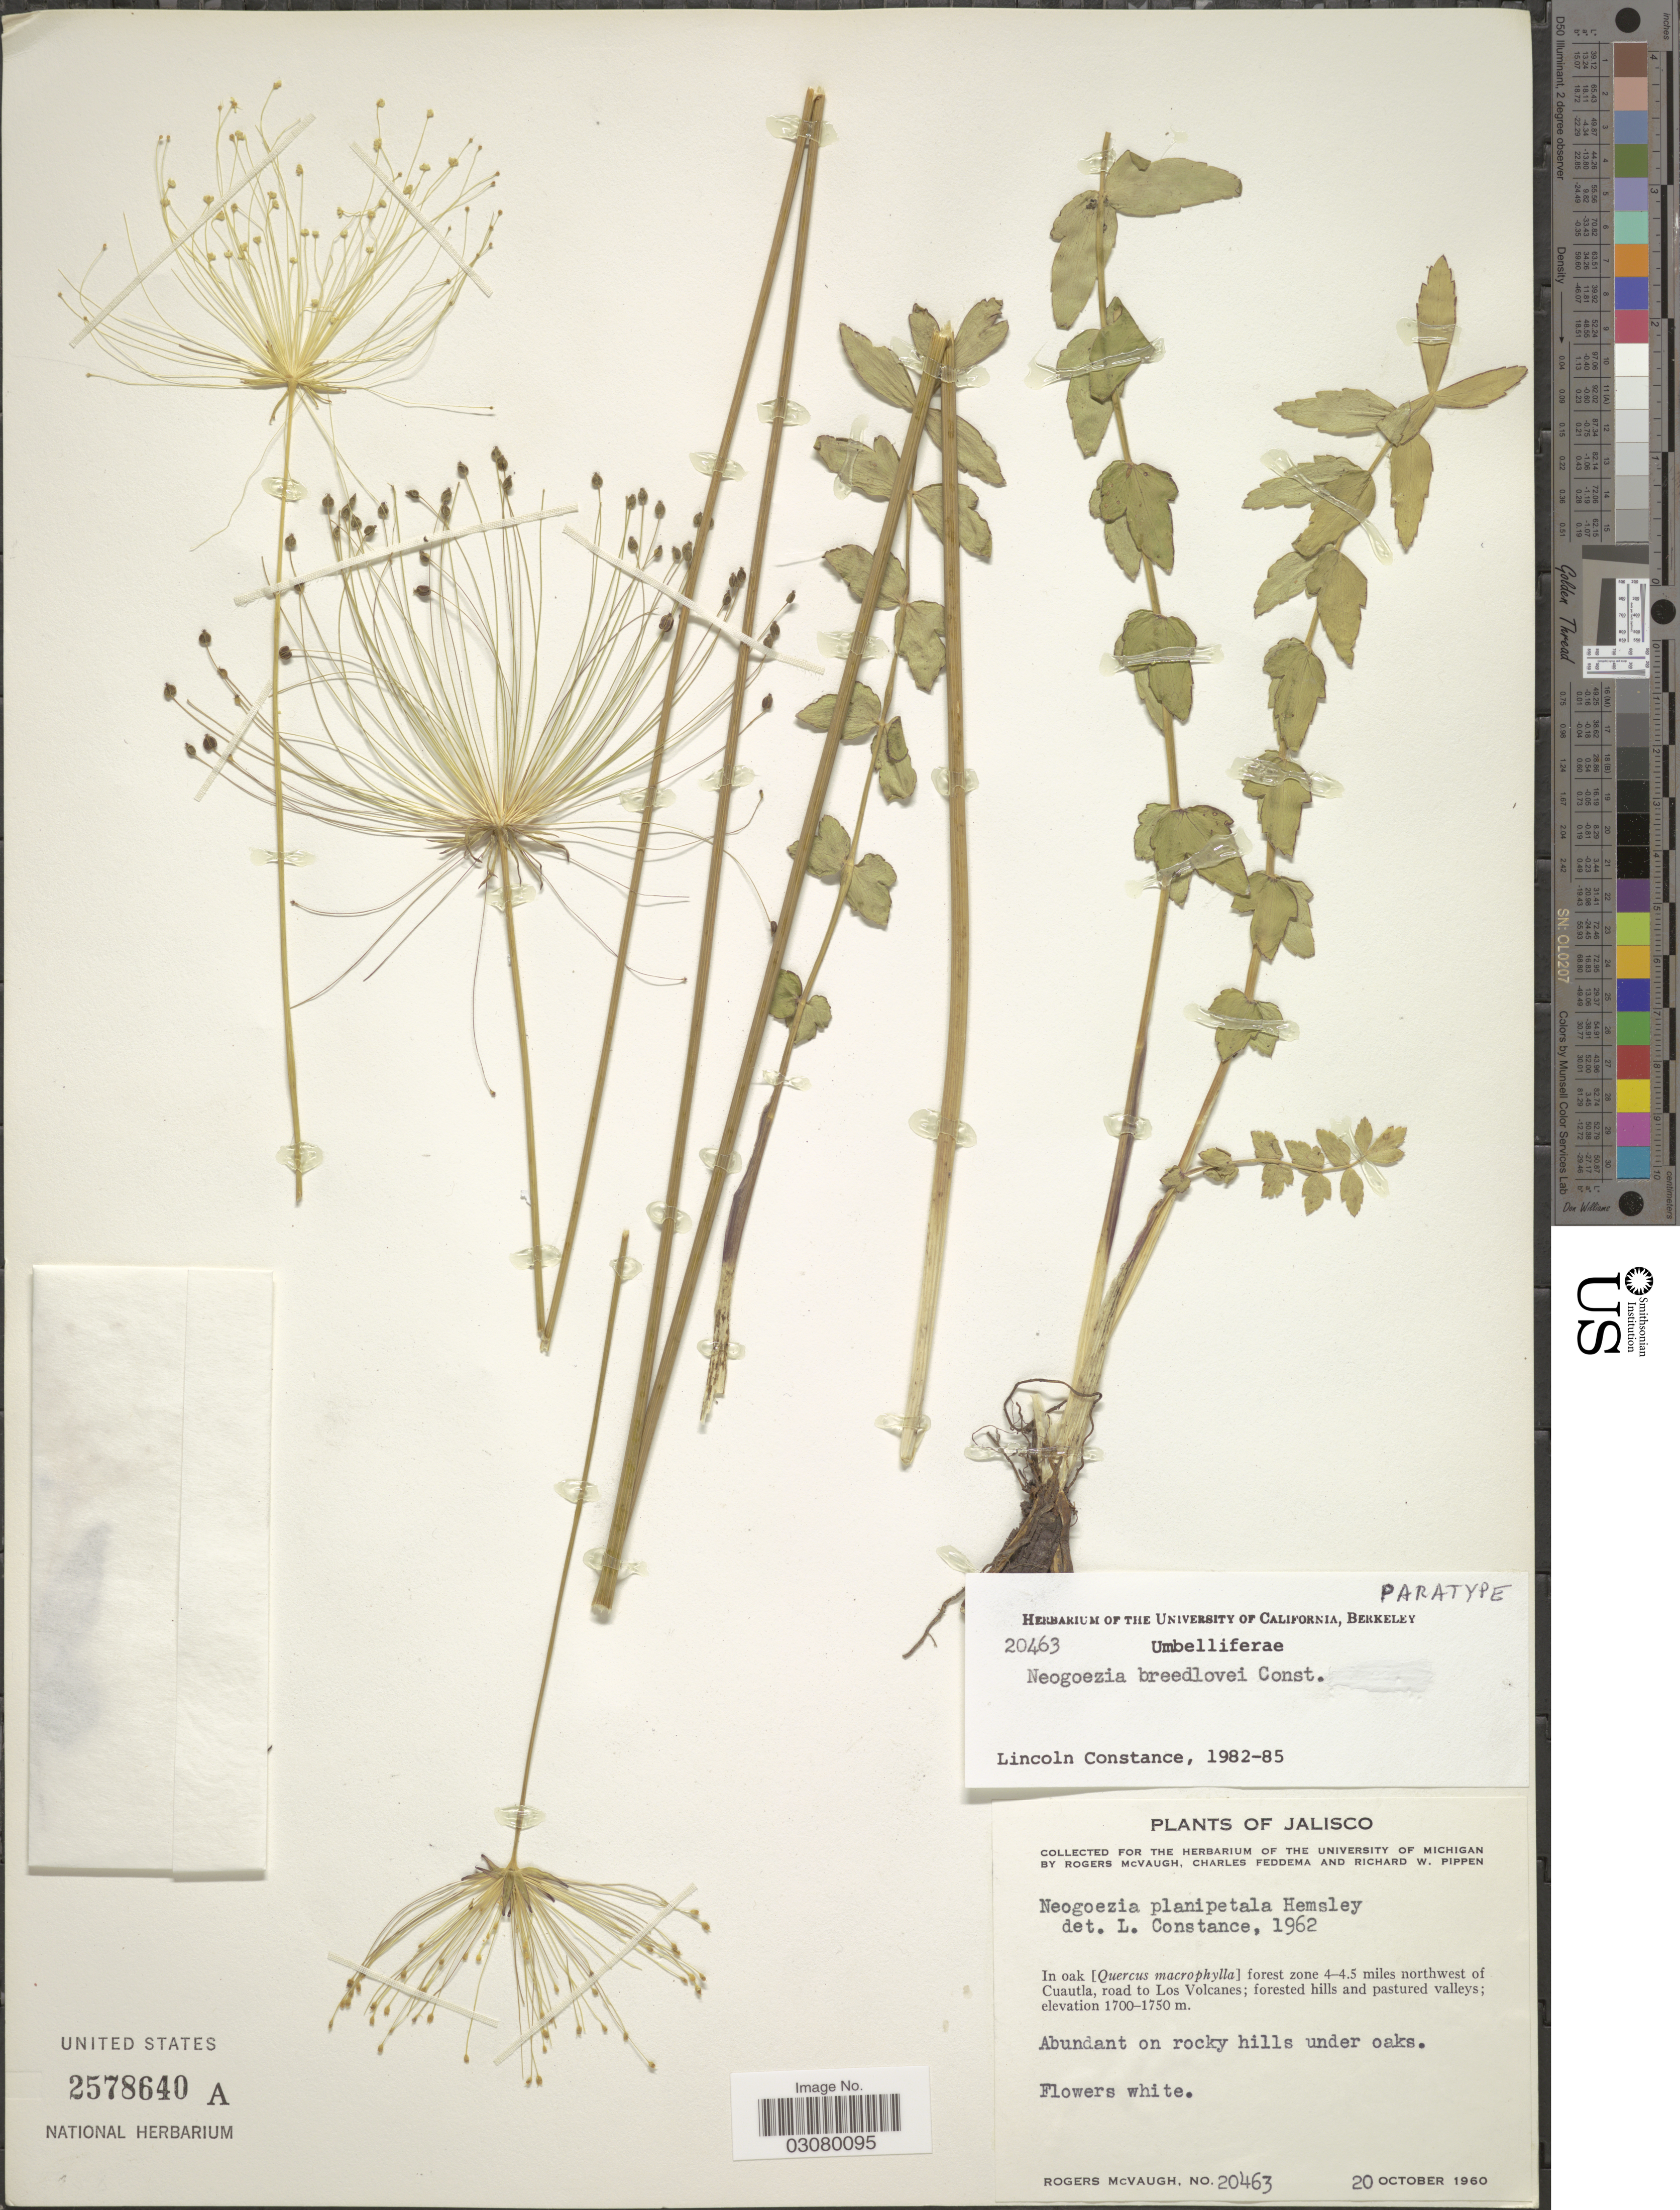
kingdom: Plantae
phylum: Tracheophyta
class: Magnoliopsida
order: Apiales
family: Apiaceae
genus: Neogoezia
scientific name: Neogoezia breedlovei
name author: Constance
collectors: R. McVaugh, C. Feddema & R. W. Pippen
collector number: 20463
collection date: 1960-10-20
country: Mexico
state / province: Jalisco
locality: Forest zone 4-4.5 miles northwest of Cuautla, road to Los Volcanes.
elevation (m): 1700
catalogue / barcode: US 2578640A